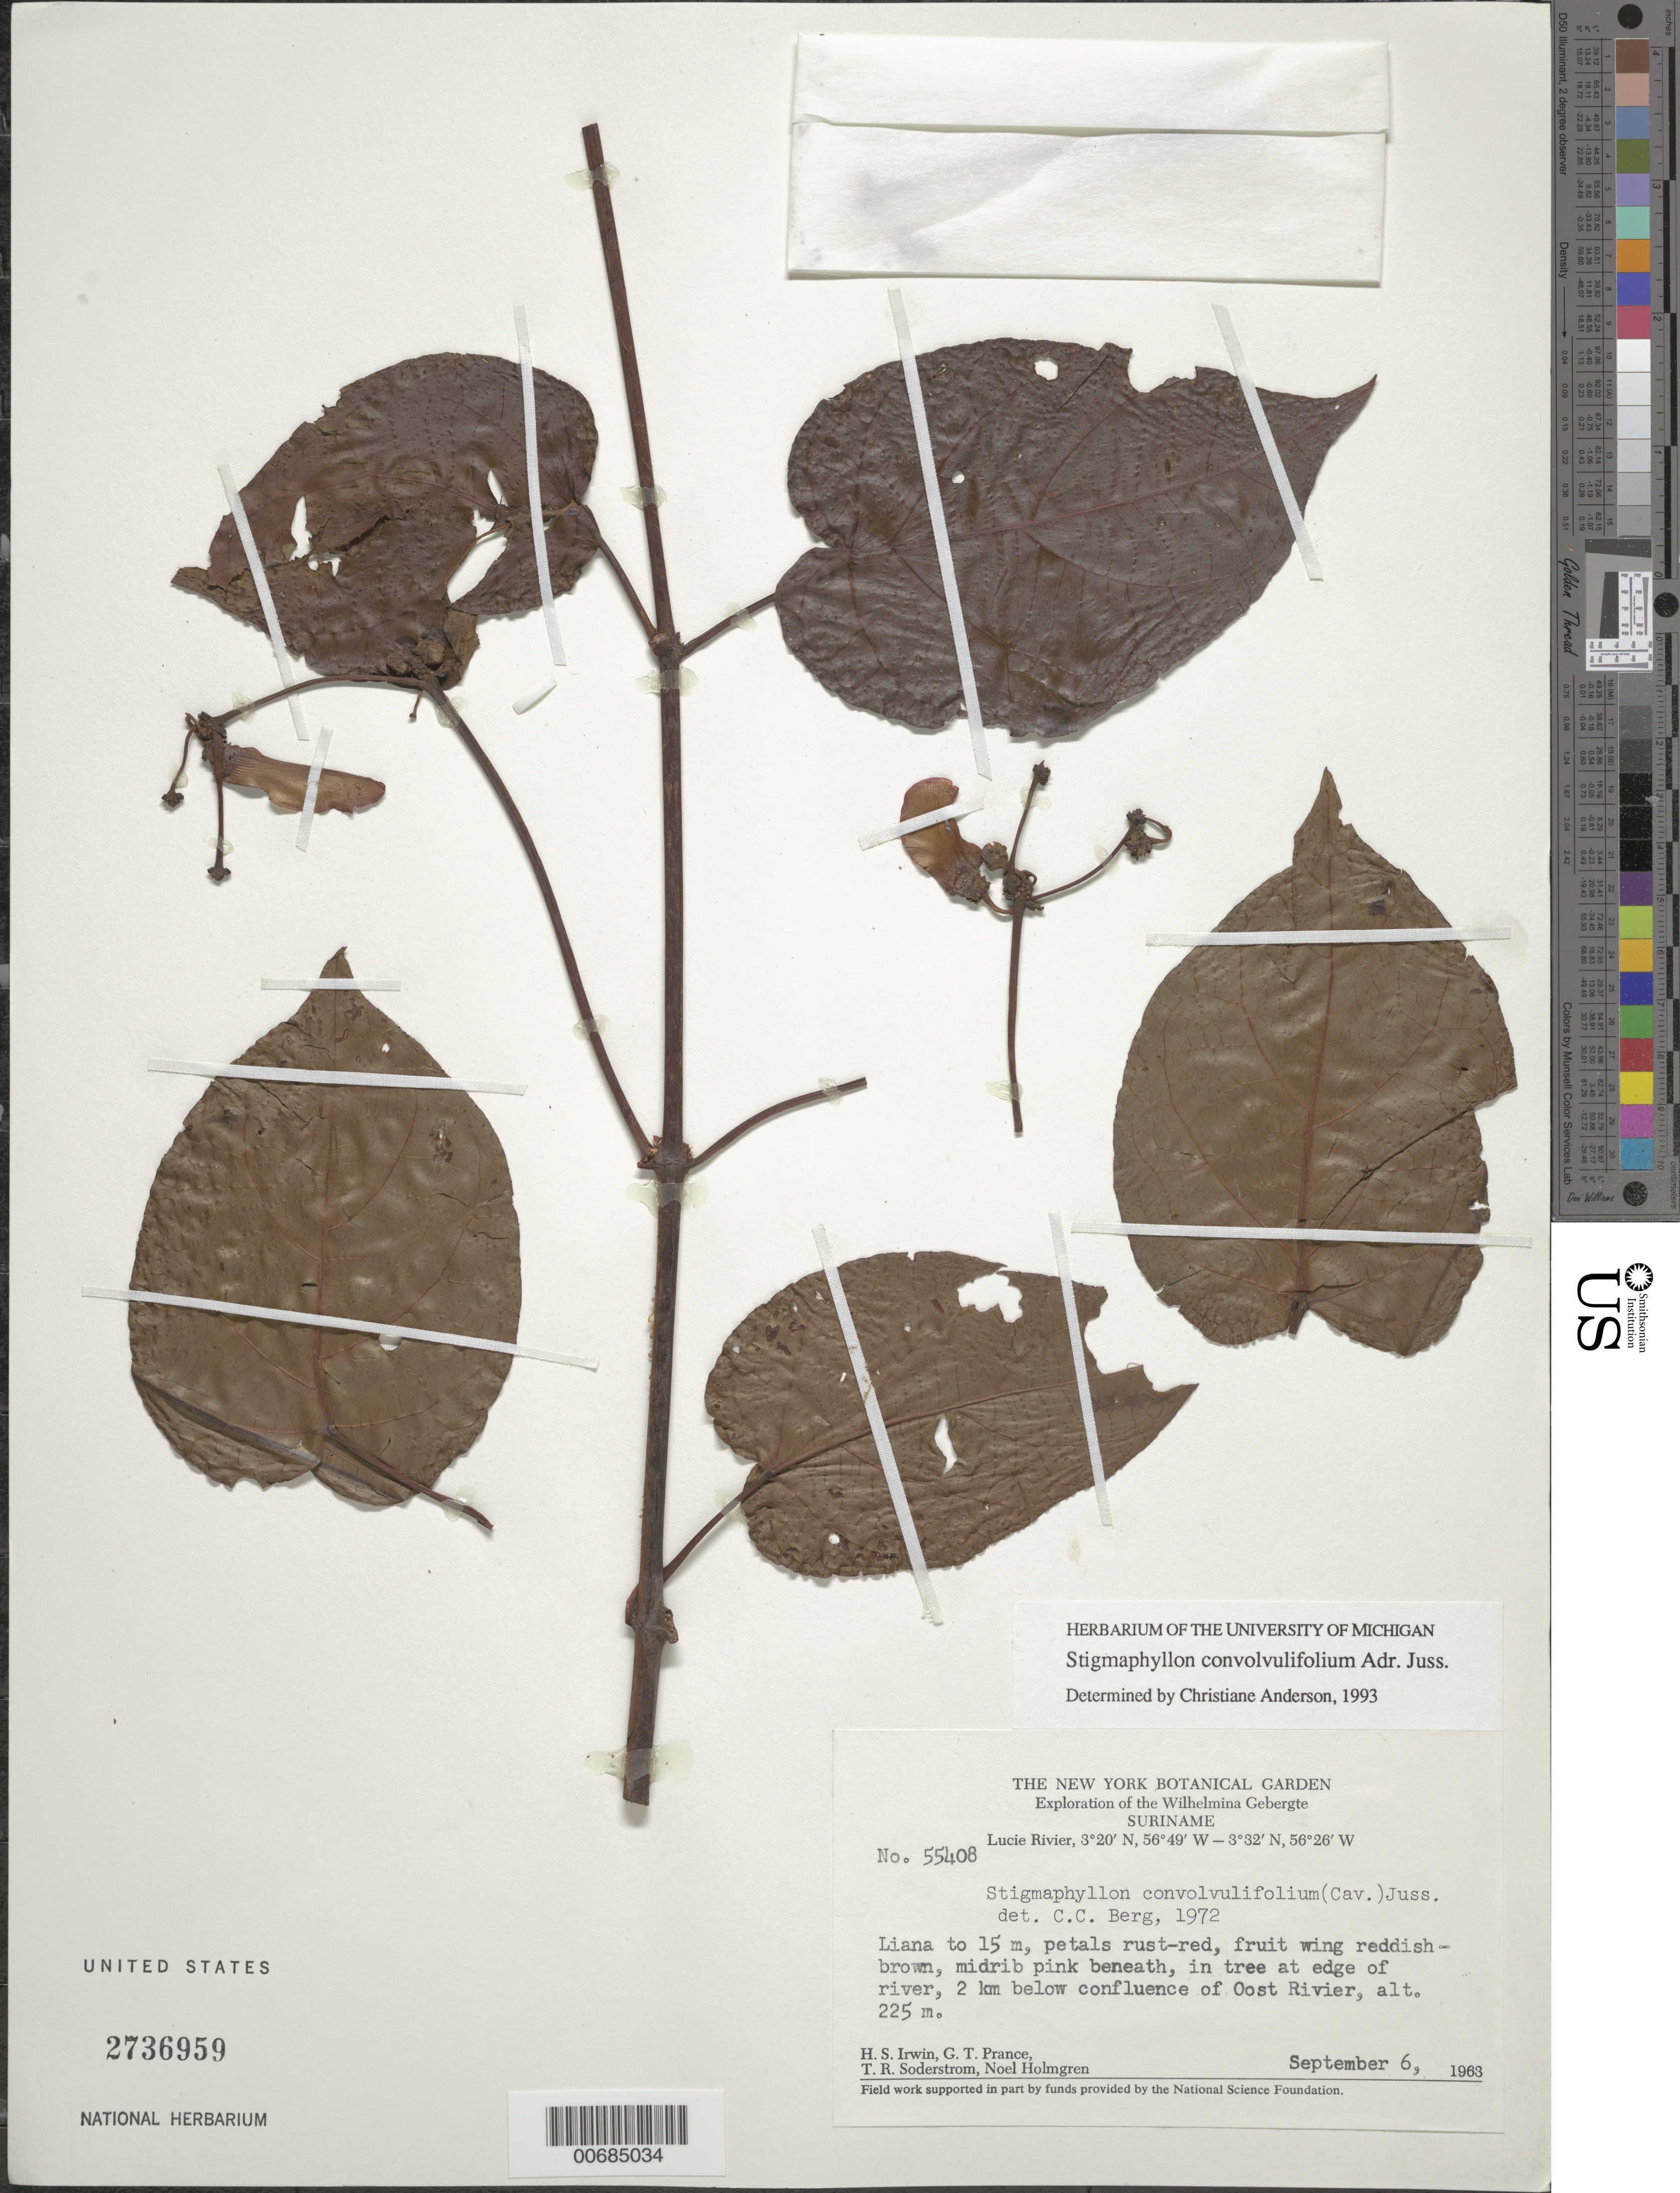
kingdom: Plantae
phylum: Tracheophyta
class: Magnoliopsida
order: Malpighiales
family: Malpighiaceae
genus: Stigmaphyllon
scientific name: Stigmaphyllon convolvulifolium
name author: A. Juss.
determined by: Anderson, C.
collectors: H. Irwin, G. T. Prance, T. R. Soderstrom & N. H. Holmgren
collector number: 55408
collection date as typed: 6-Sep-63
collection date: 1963-09-06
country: Suriname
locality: Lucie R., 2 km below confl. with Oost R., Wilhelmina Gebergte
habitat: Edge of river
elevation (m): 225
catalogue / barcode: US 2736959